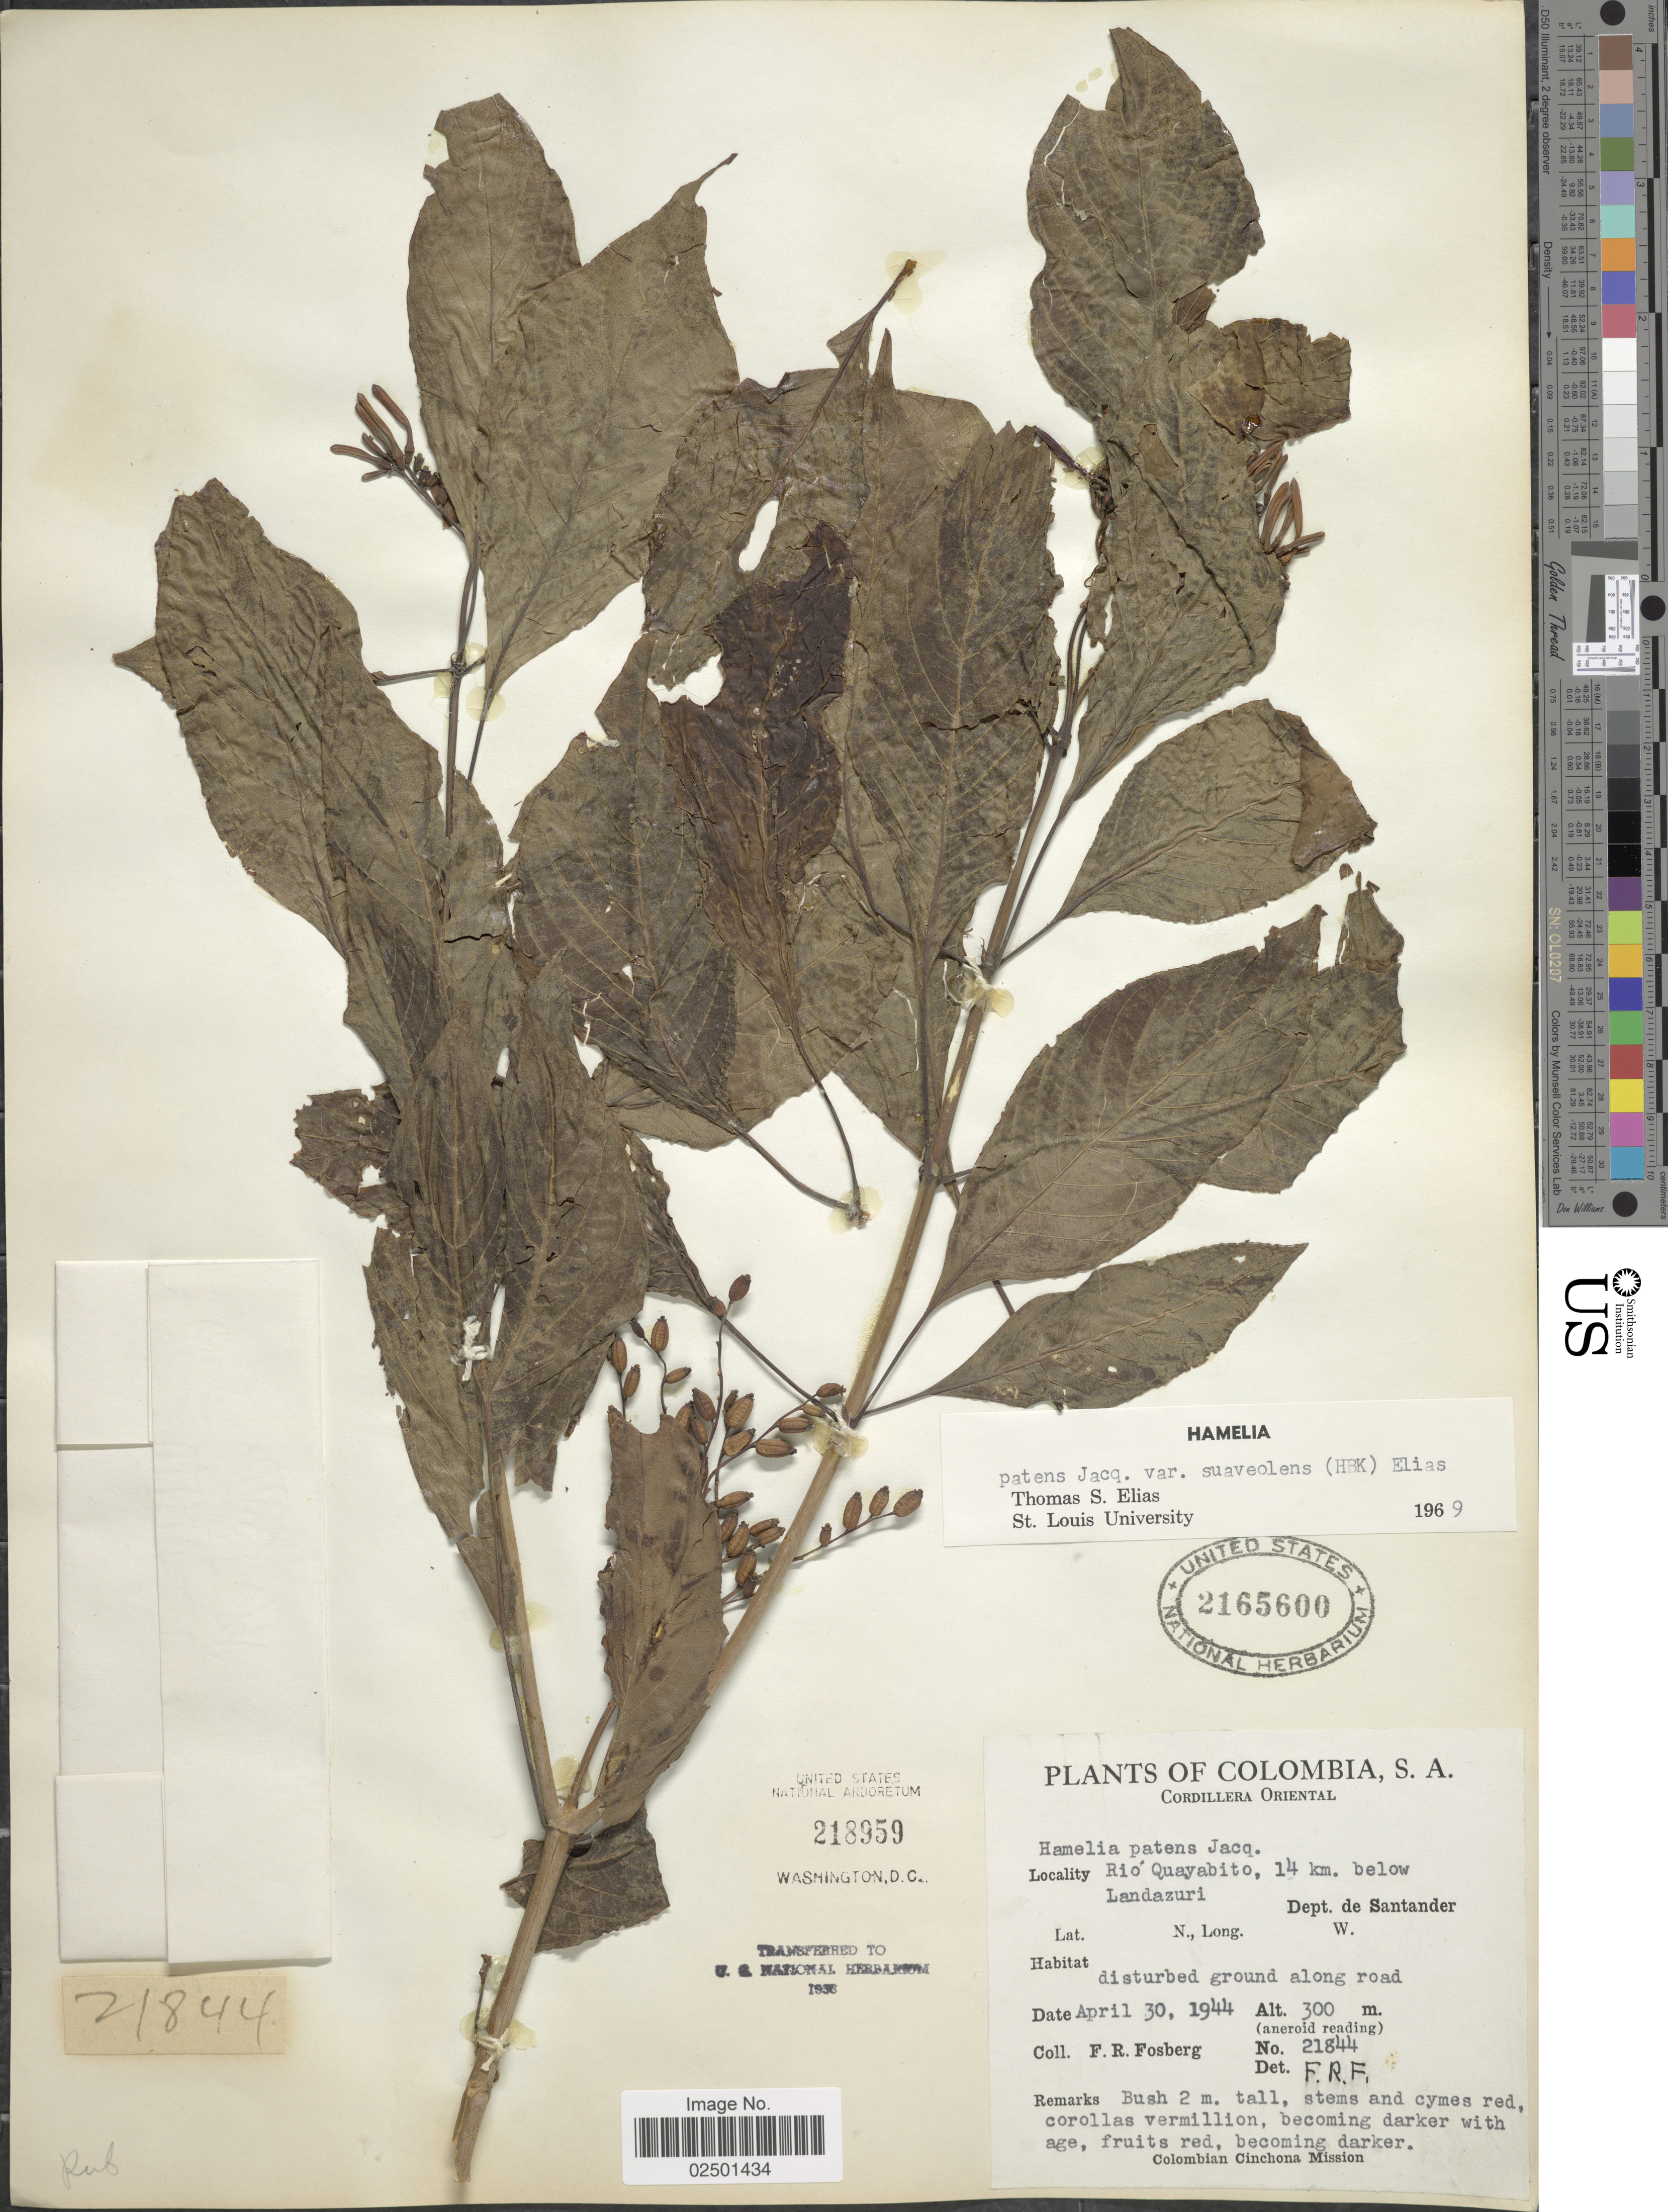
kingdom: Plantae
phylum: Tracheophyta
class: Magnoliopsida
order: Gentianales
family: Rubiaceae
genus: Hamelia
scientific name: Hamelia patens var. glabra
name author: Oerst.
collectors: F. R. Fosberg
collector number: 21844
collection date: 1944-04-30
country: Colombia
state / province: Santander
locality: Codillera Oriental. Rio Quayabito, 14 km. below Landazuri. Dept. de Santander.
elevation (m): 300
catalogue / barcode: US 2165600